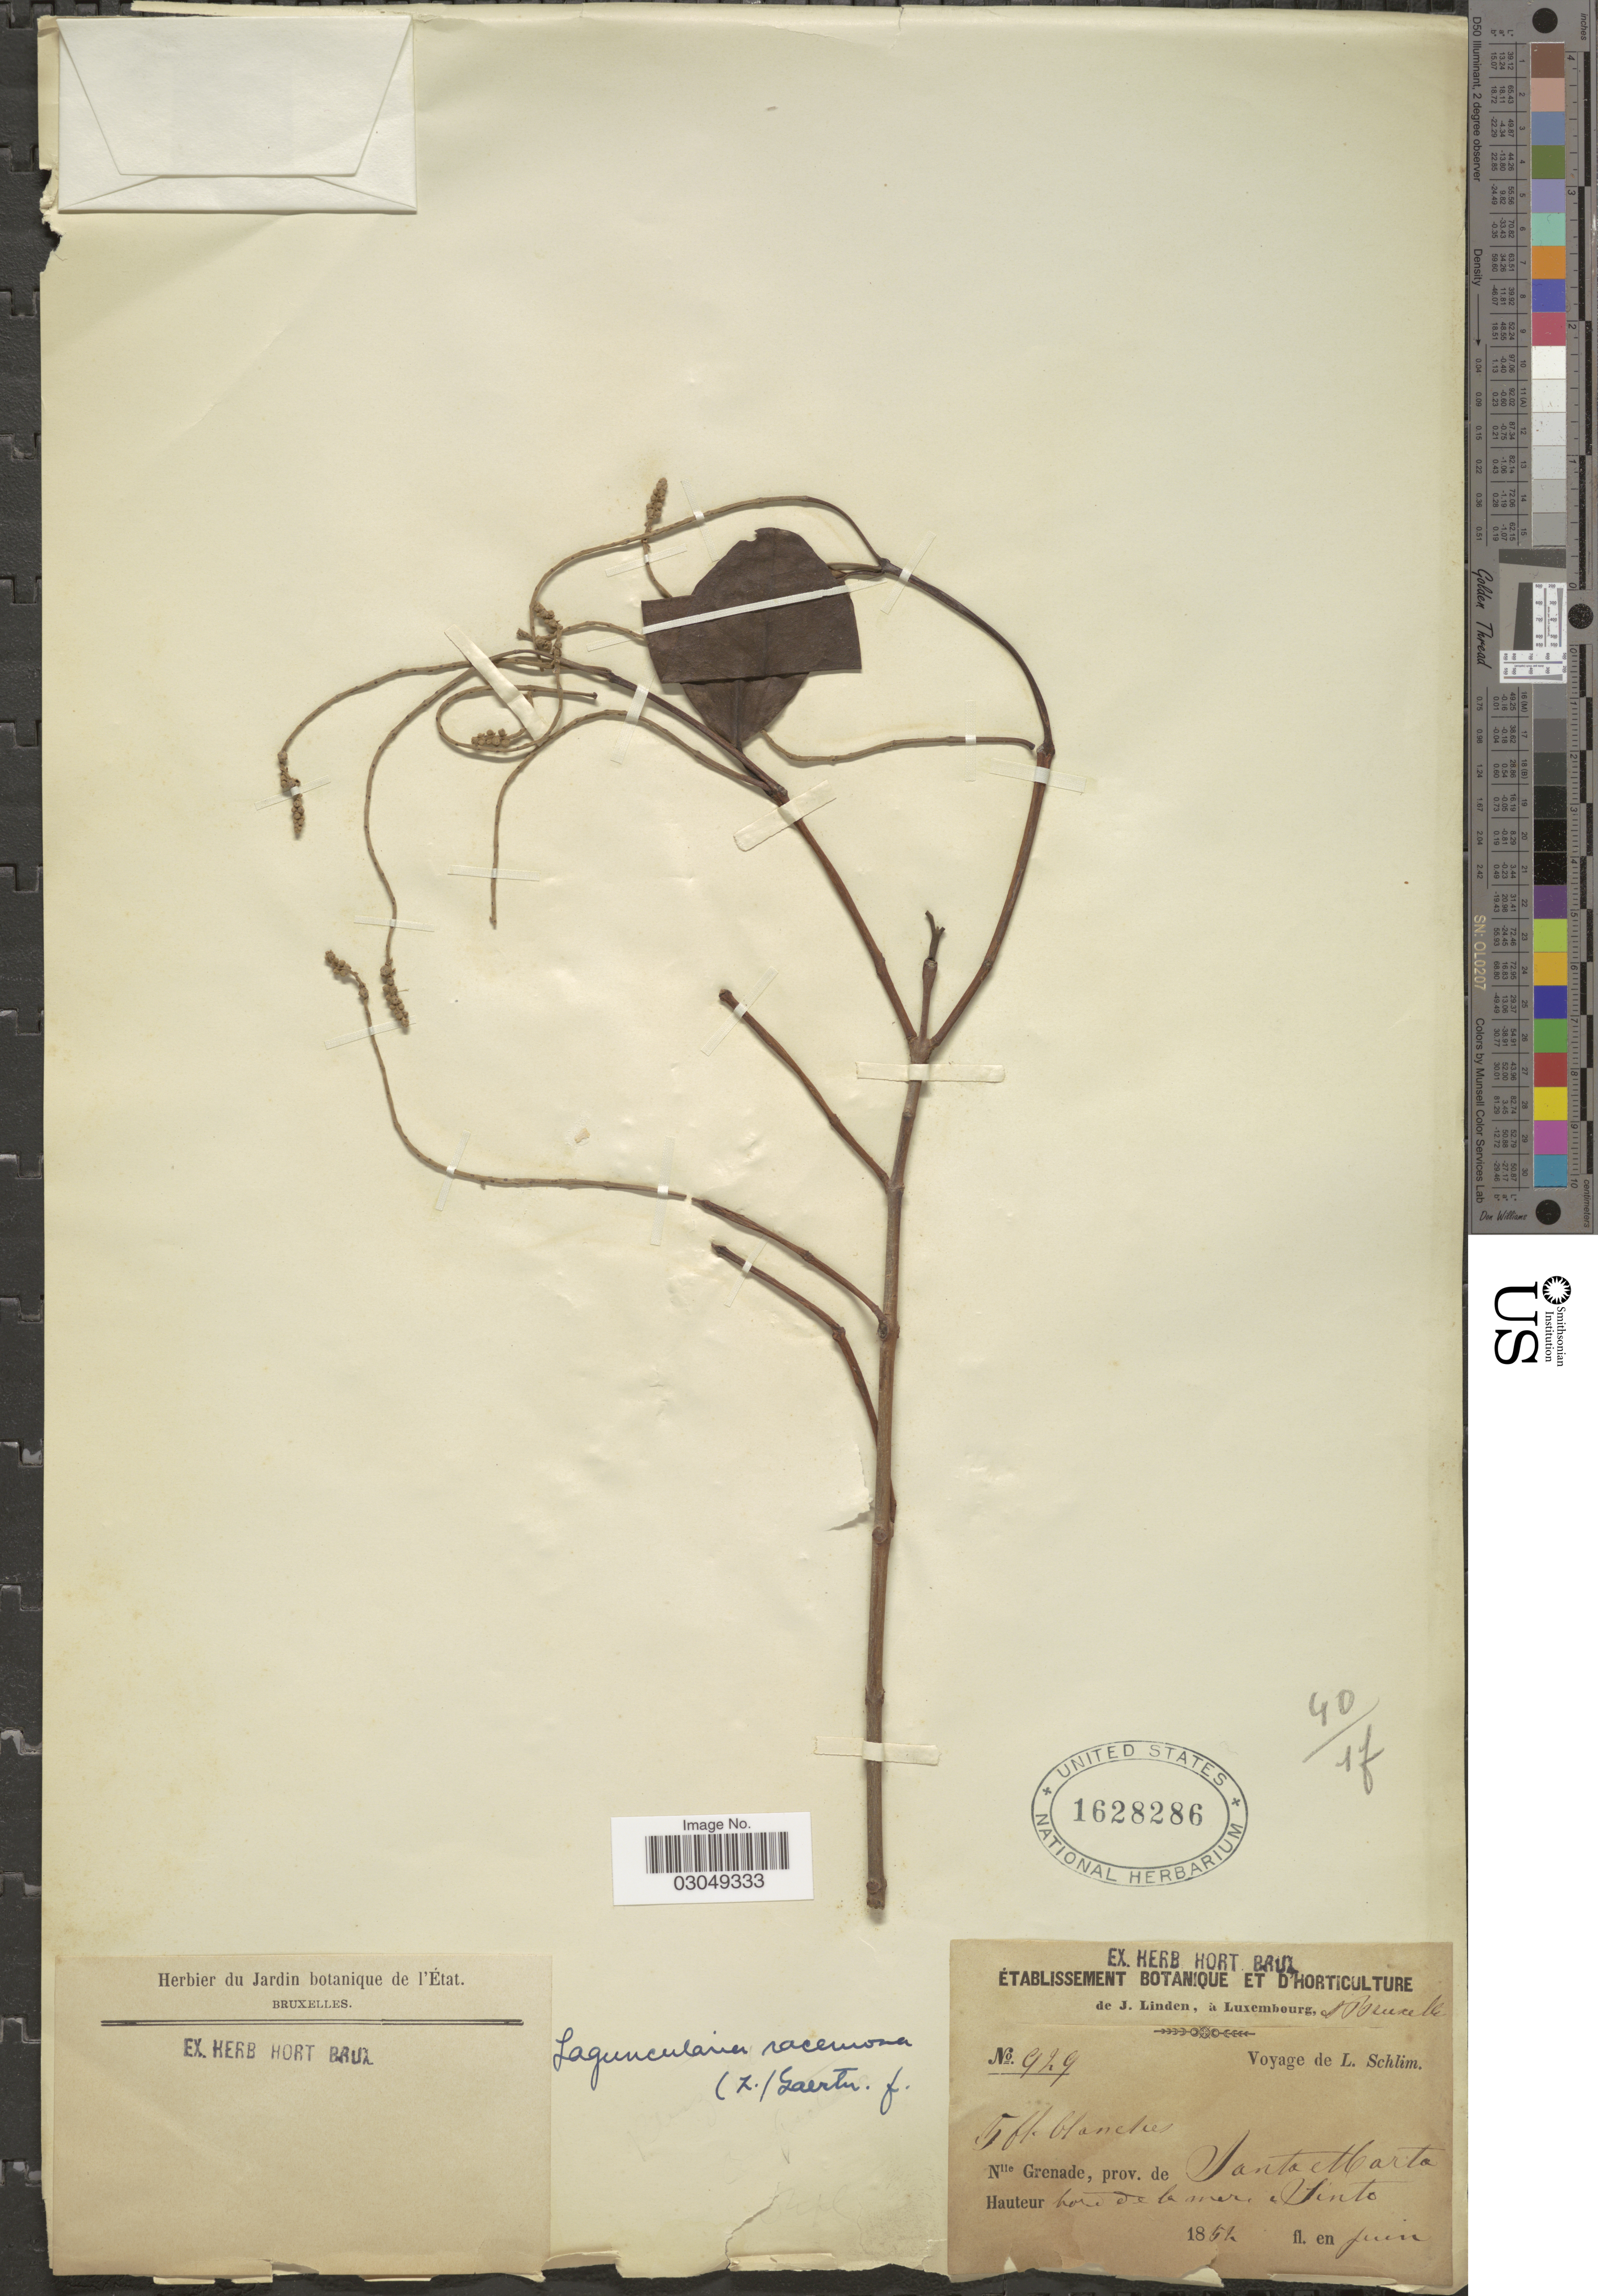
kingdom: Plantae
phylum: Tracheophyta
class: Magnoliopsida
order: Myrtales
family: Combretaceae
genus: Laguncularia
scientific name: Laguncularia racemosa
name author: (L.) C.F. Gaertn.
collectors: L. Schlim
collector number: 929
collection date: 1852-06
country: Colombia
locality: Nlle Grenade prov. de Santa Marta bord de la mer e Sinto.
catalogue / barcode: US 1628286